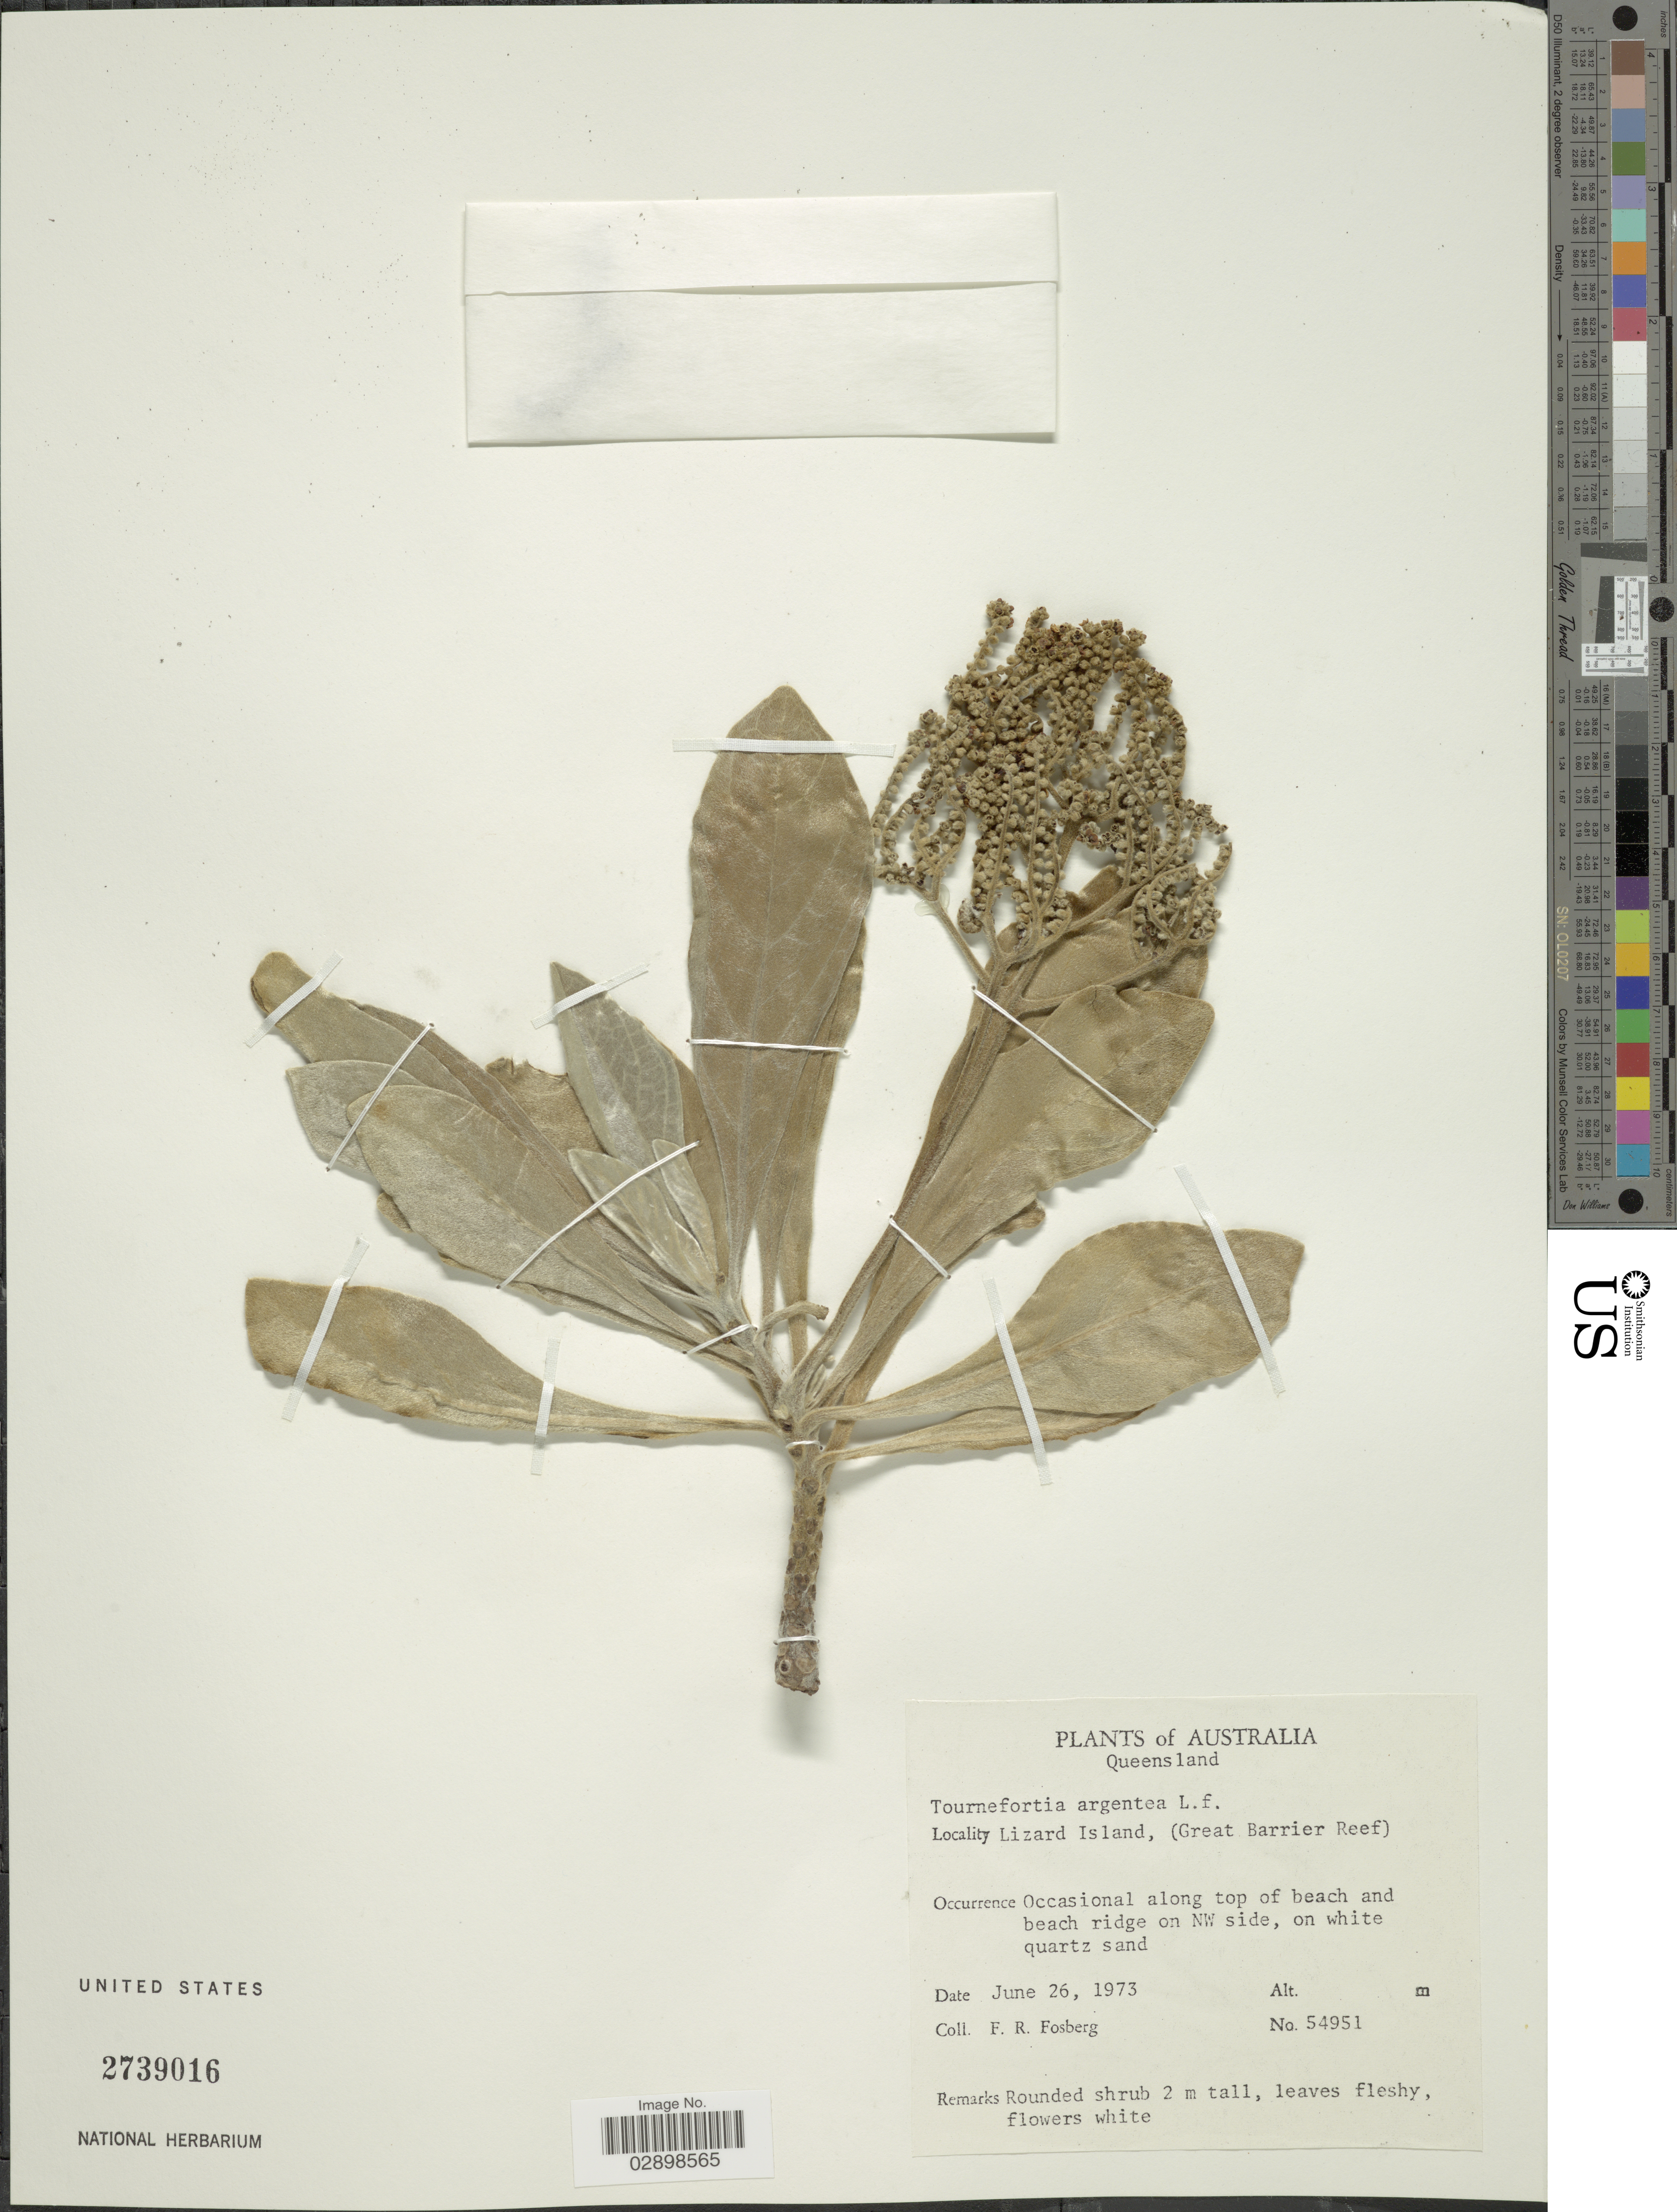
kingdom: Plantae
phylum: Tracheophyta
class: Magnoliopsida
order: Boraginales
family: Heliotropiaceae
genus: Tournefortia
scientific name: Tournefortia argentea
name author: L. f.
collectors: F. R. Fosberg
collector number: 54951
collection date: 1973-06-26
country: Australia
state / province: Queensland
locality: Lizard Island, (Great Barrier Reef). Occasional along top of beach and beach ridge on NW side.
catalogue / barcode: US 2739016